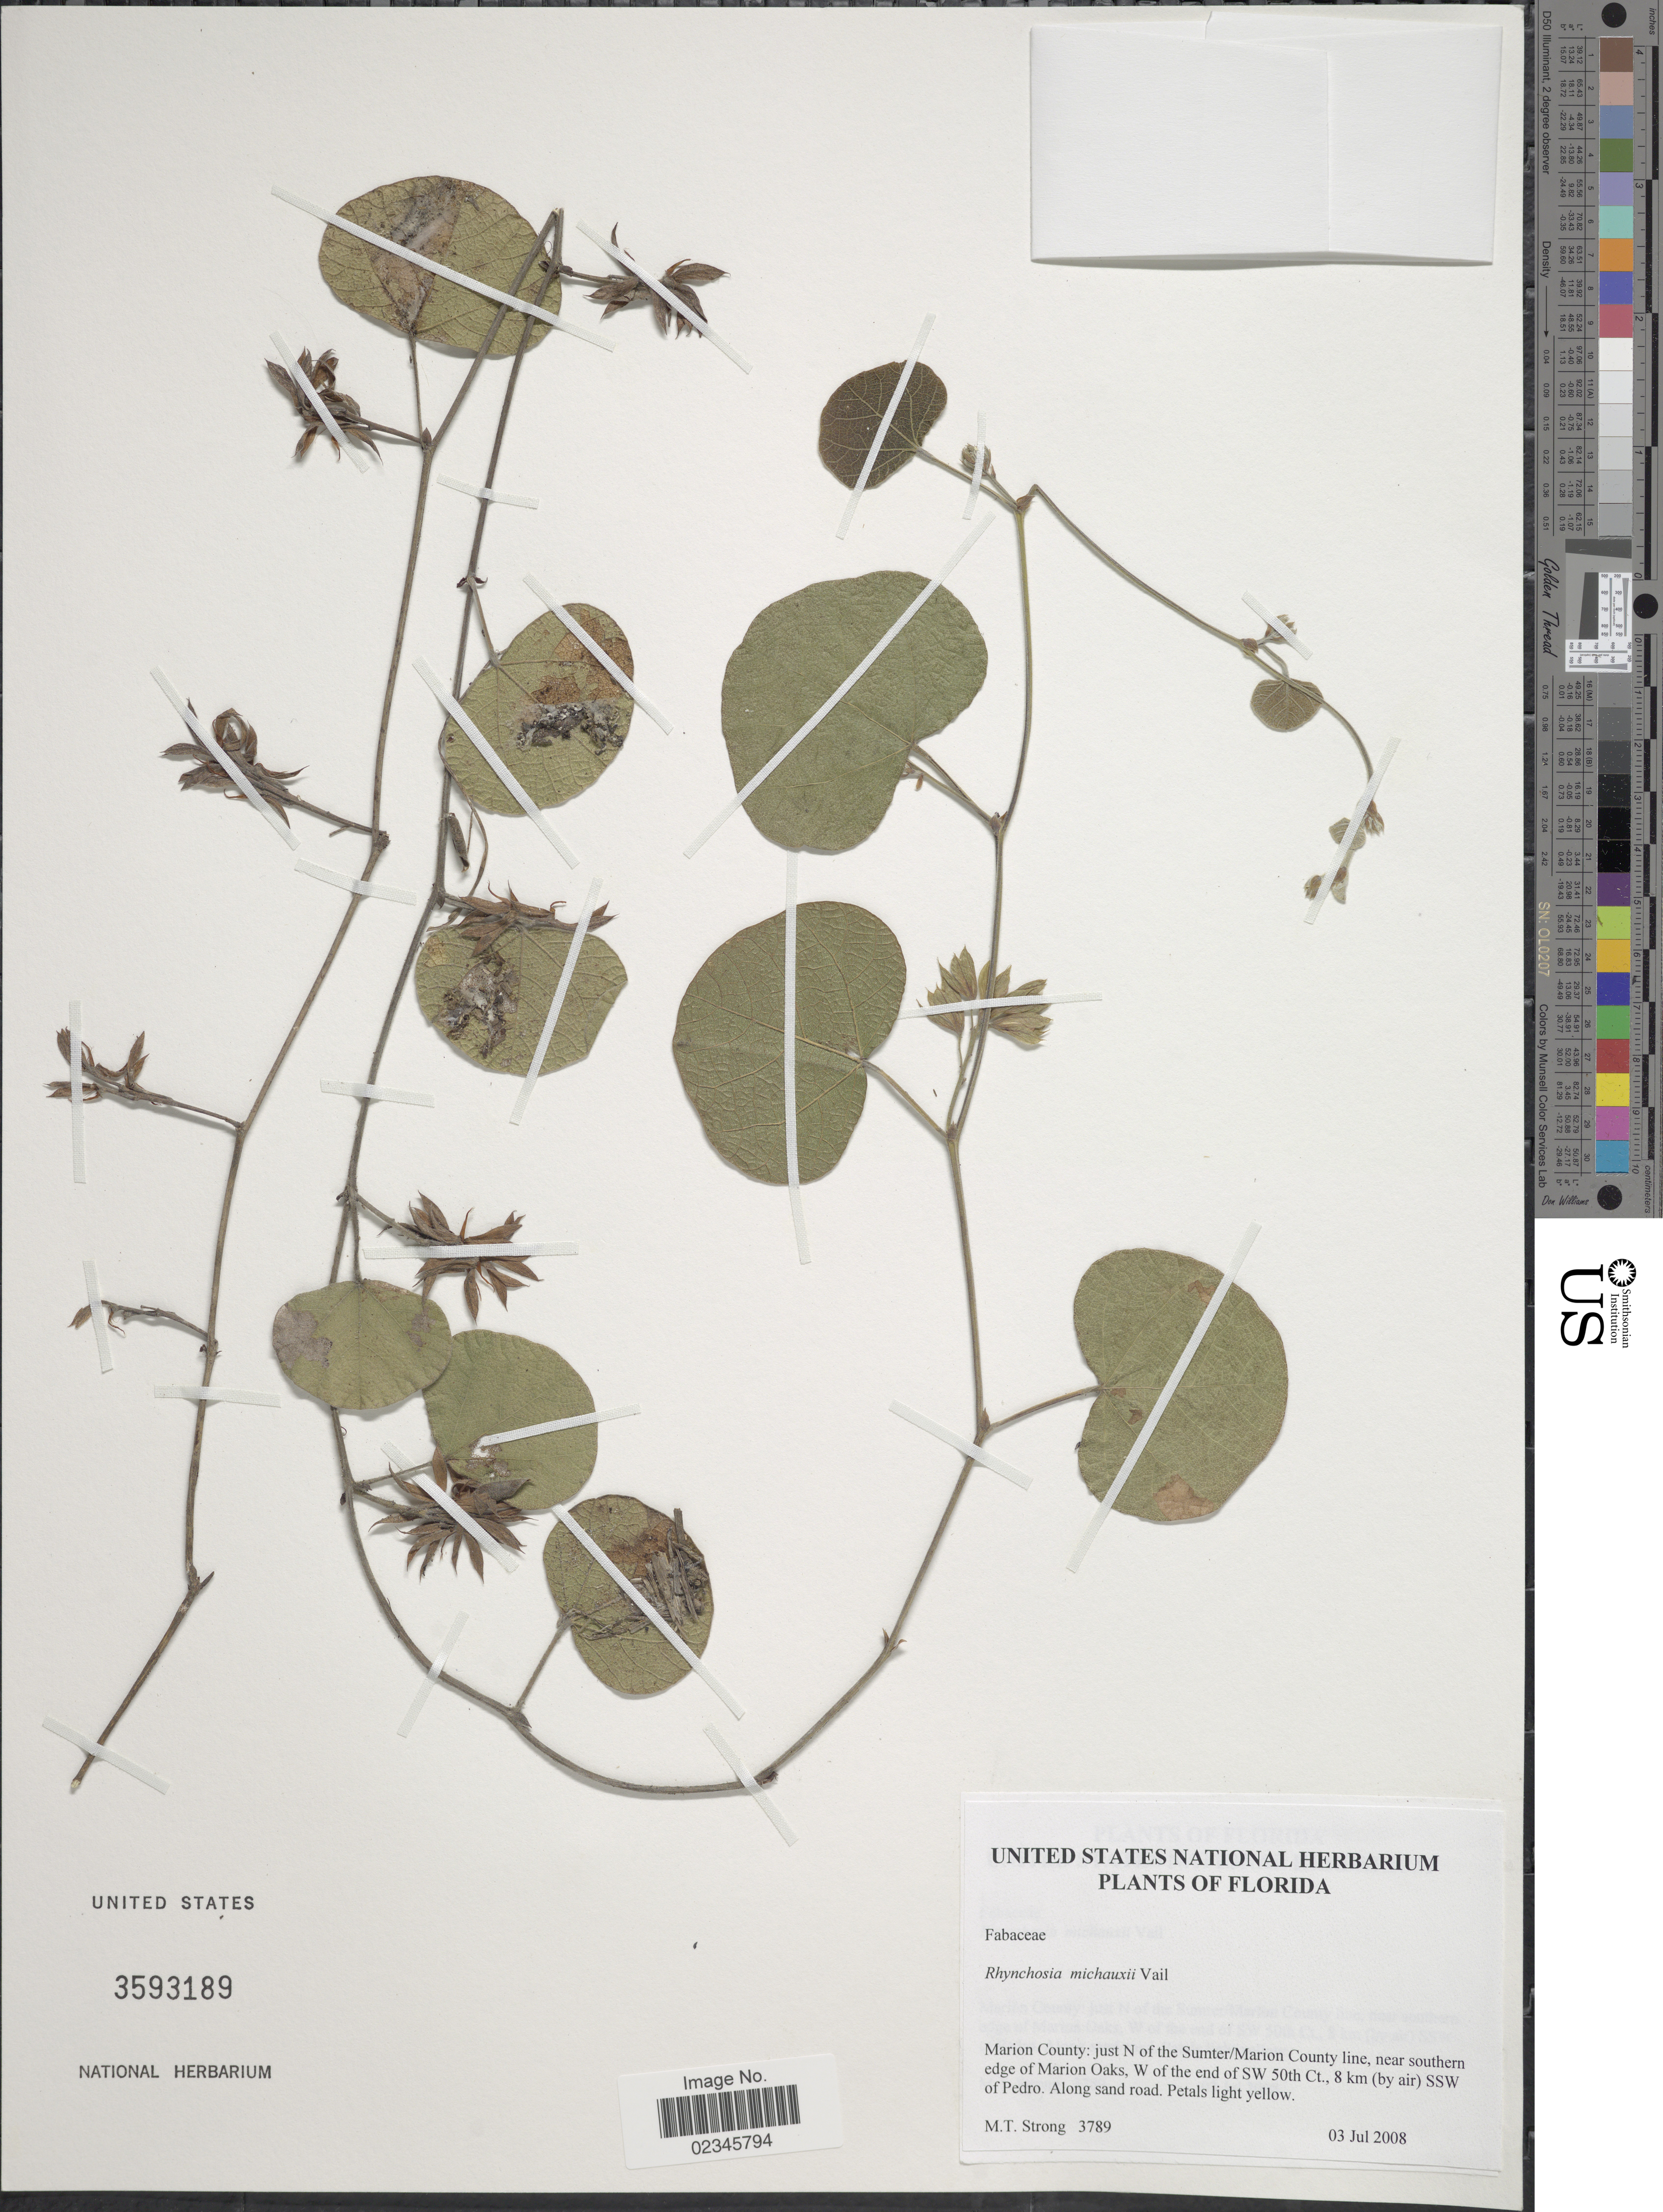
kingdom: Plantae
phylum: Tracheophyta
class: Magnoliopsida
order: Fabales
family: Fabaceae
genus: Rhynchosia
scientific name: Rhynchosia michauxii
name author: Vail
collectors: M. T. Strong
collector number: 3789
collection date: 2008-07-03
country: United States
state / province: Florida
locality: Marion County: just N of the Sumter/Marion County line, near southern edge of Marion Oaks, W of the end of SW 50th Ct., 8 km (by air) SSW of Pedro, along sand road.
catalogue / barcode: US 3593189